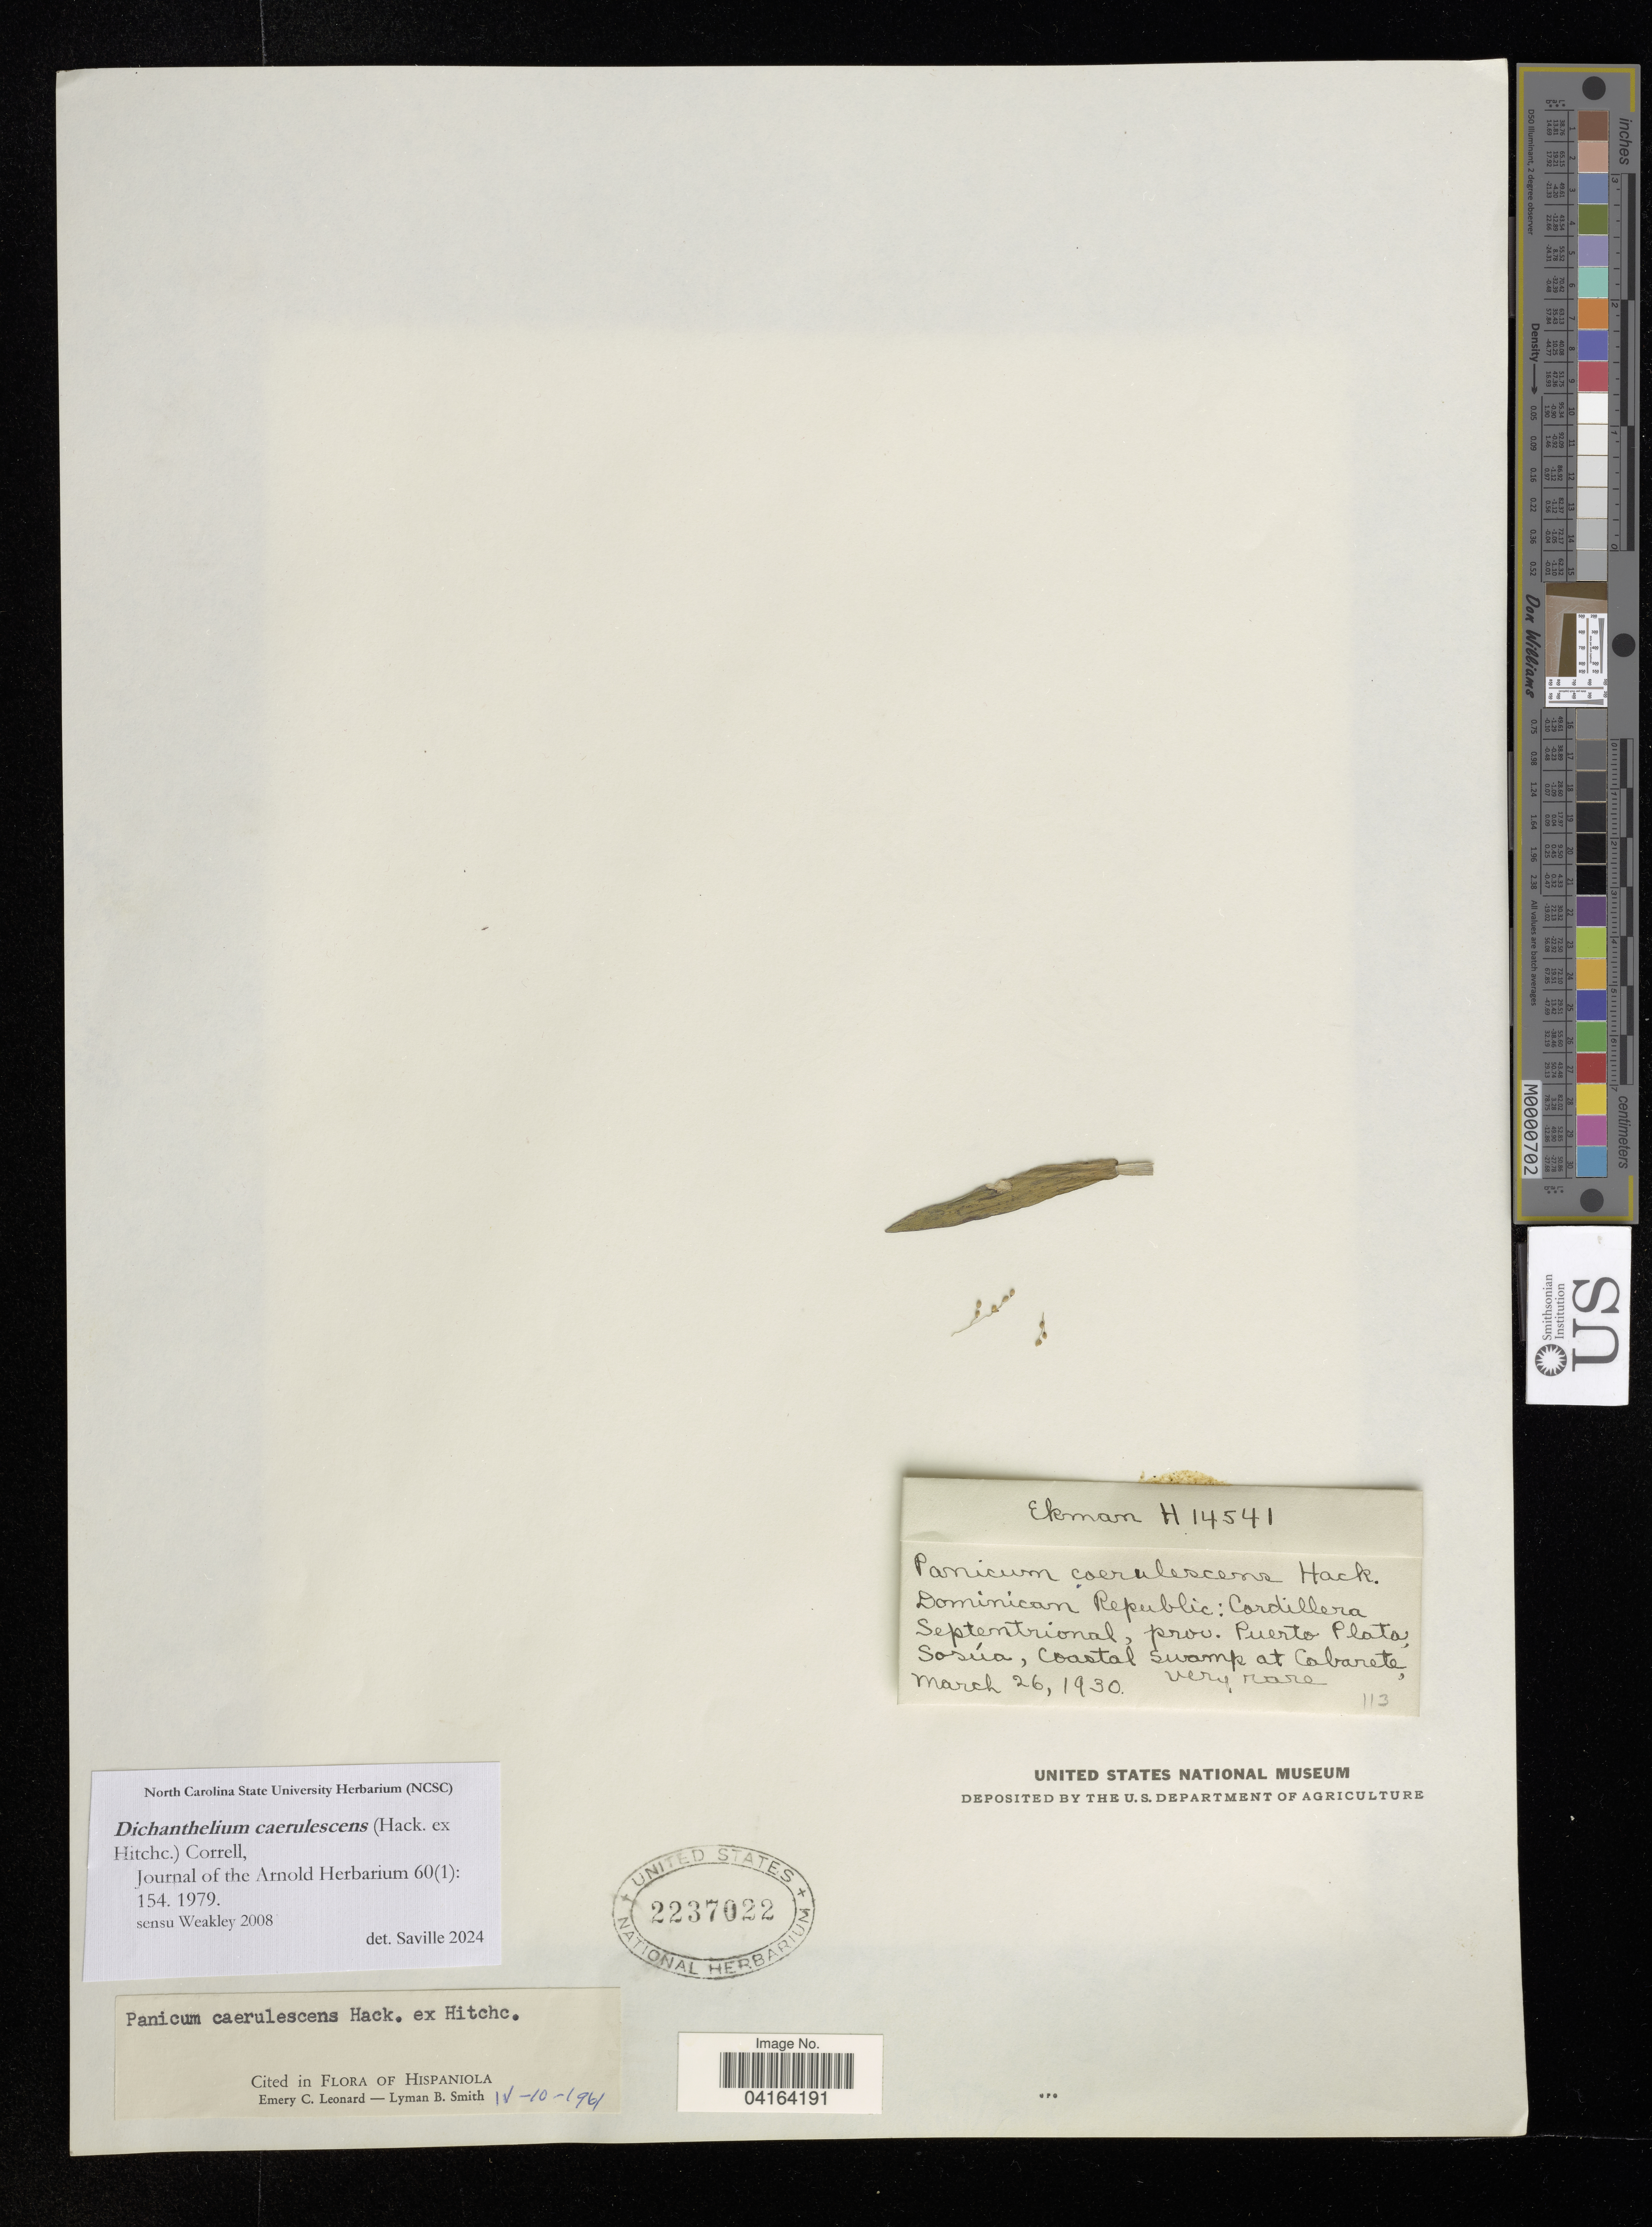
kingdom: Plantae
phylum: Tracheophyta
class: Liliopsida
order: Poales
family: Poaceae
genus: Dichanthelium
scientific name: Dichanthelium caerulescens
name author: (Hack. ex Hitchc.) Correll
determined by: Saville, A. C., (NCSC), North Carolina State University (UNITED STATES)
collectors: H. M. Ekman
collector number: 14541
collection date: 1930-03-26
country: Dominican Republic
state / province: Puerto Plata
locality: Cordillera Septentrional, prov. Puerto Plata, Sosúa, Coastal swamp at Cabarete.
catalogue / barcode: US 2237022